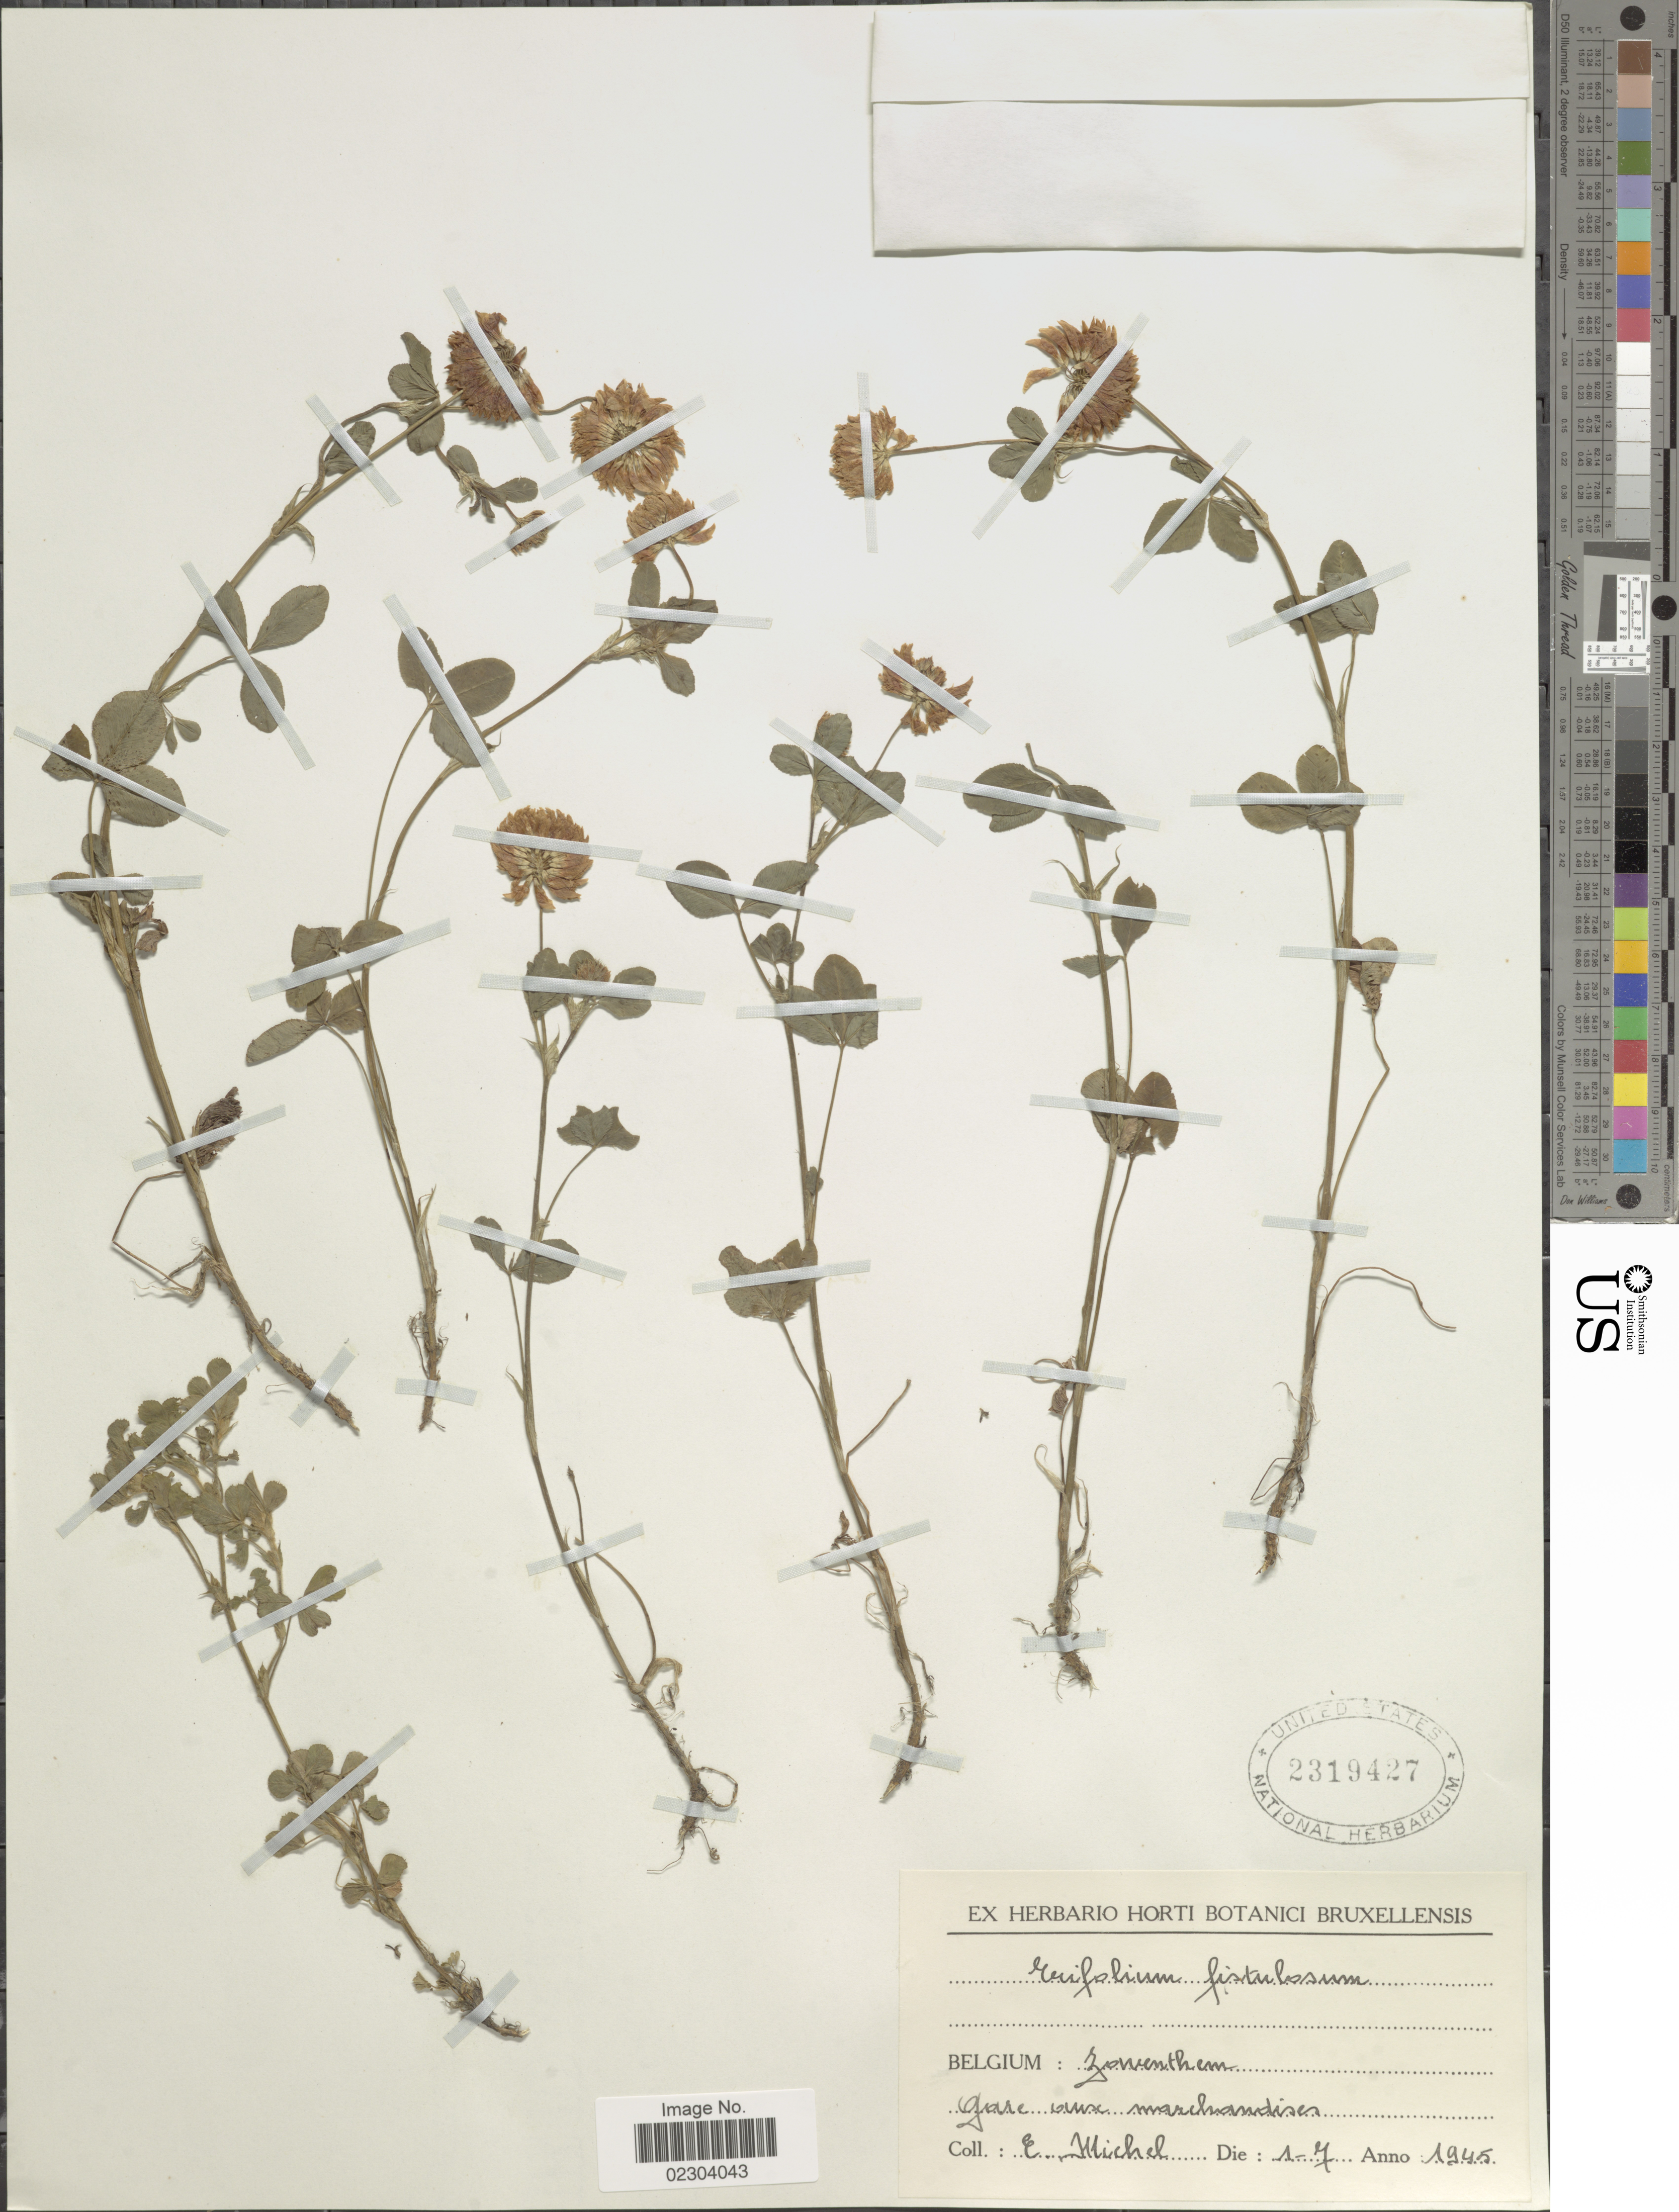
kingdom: Plantae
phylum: Tracheophyta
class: Magnoliopsida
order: Fabales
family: Fabaceae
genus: Trifolium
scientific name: Trifolium fistulosum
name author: Vaughan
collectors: E. Michel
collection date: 1945-07-01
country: Belgium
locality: Zonenthem, gare ouse marchandiser [interpreted]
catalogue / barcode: US 2319427